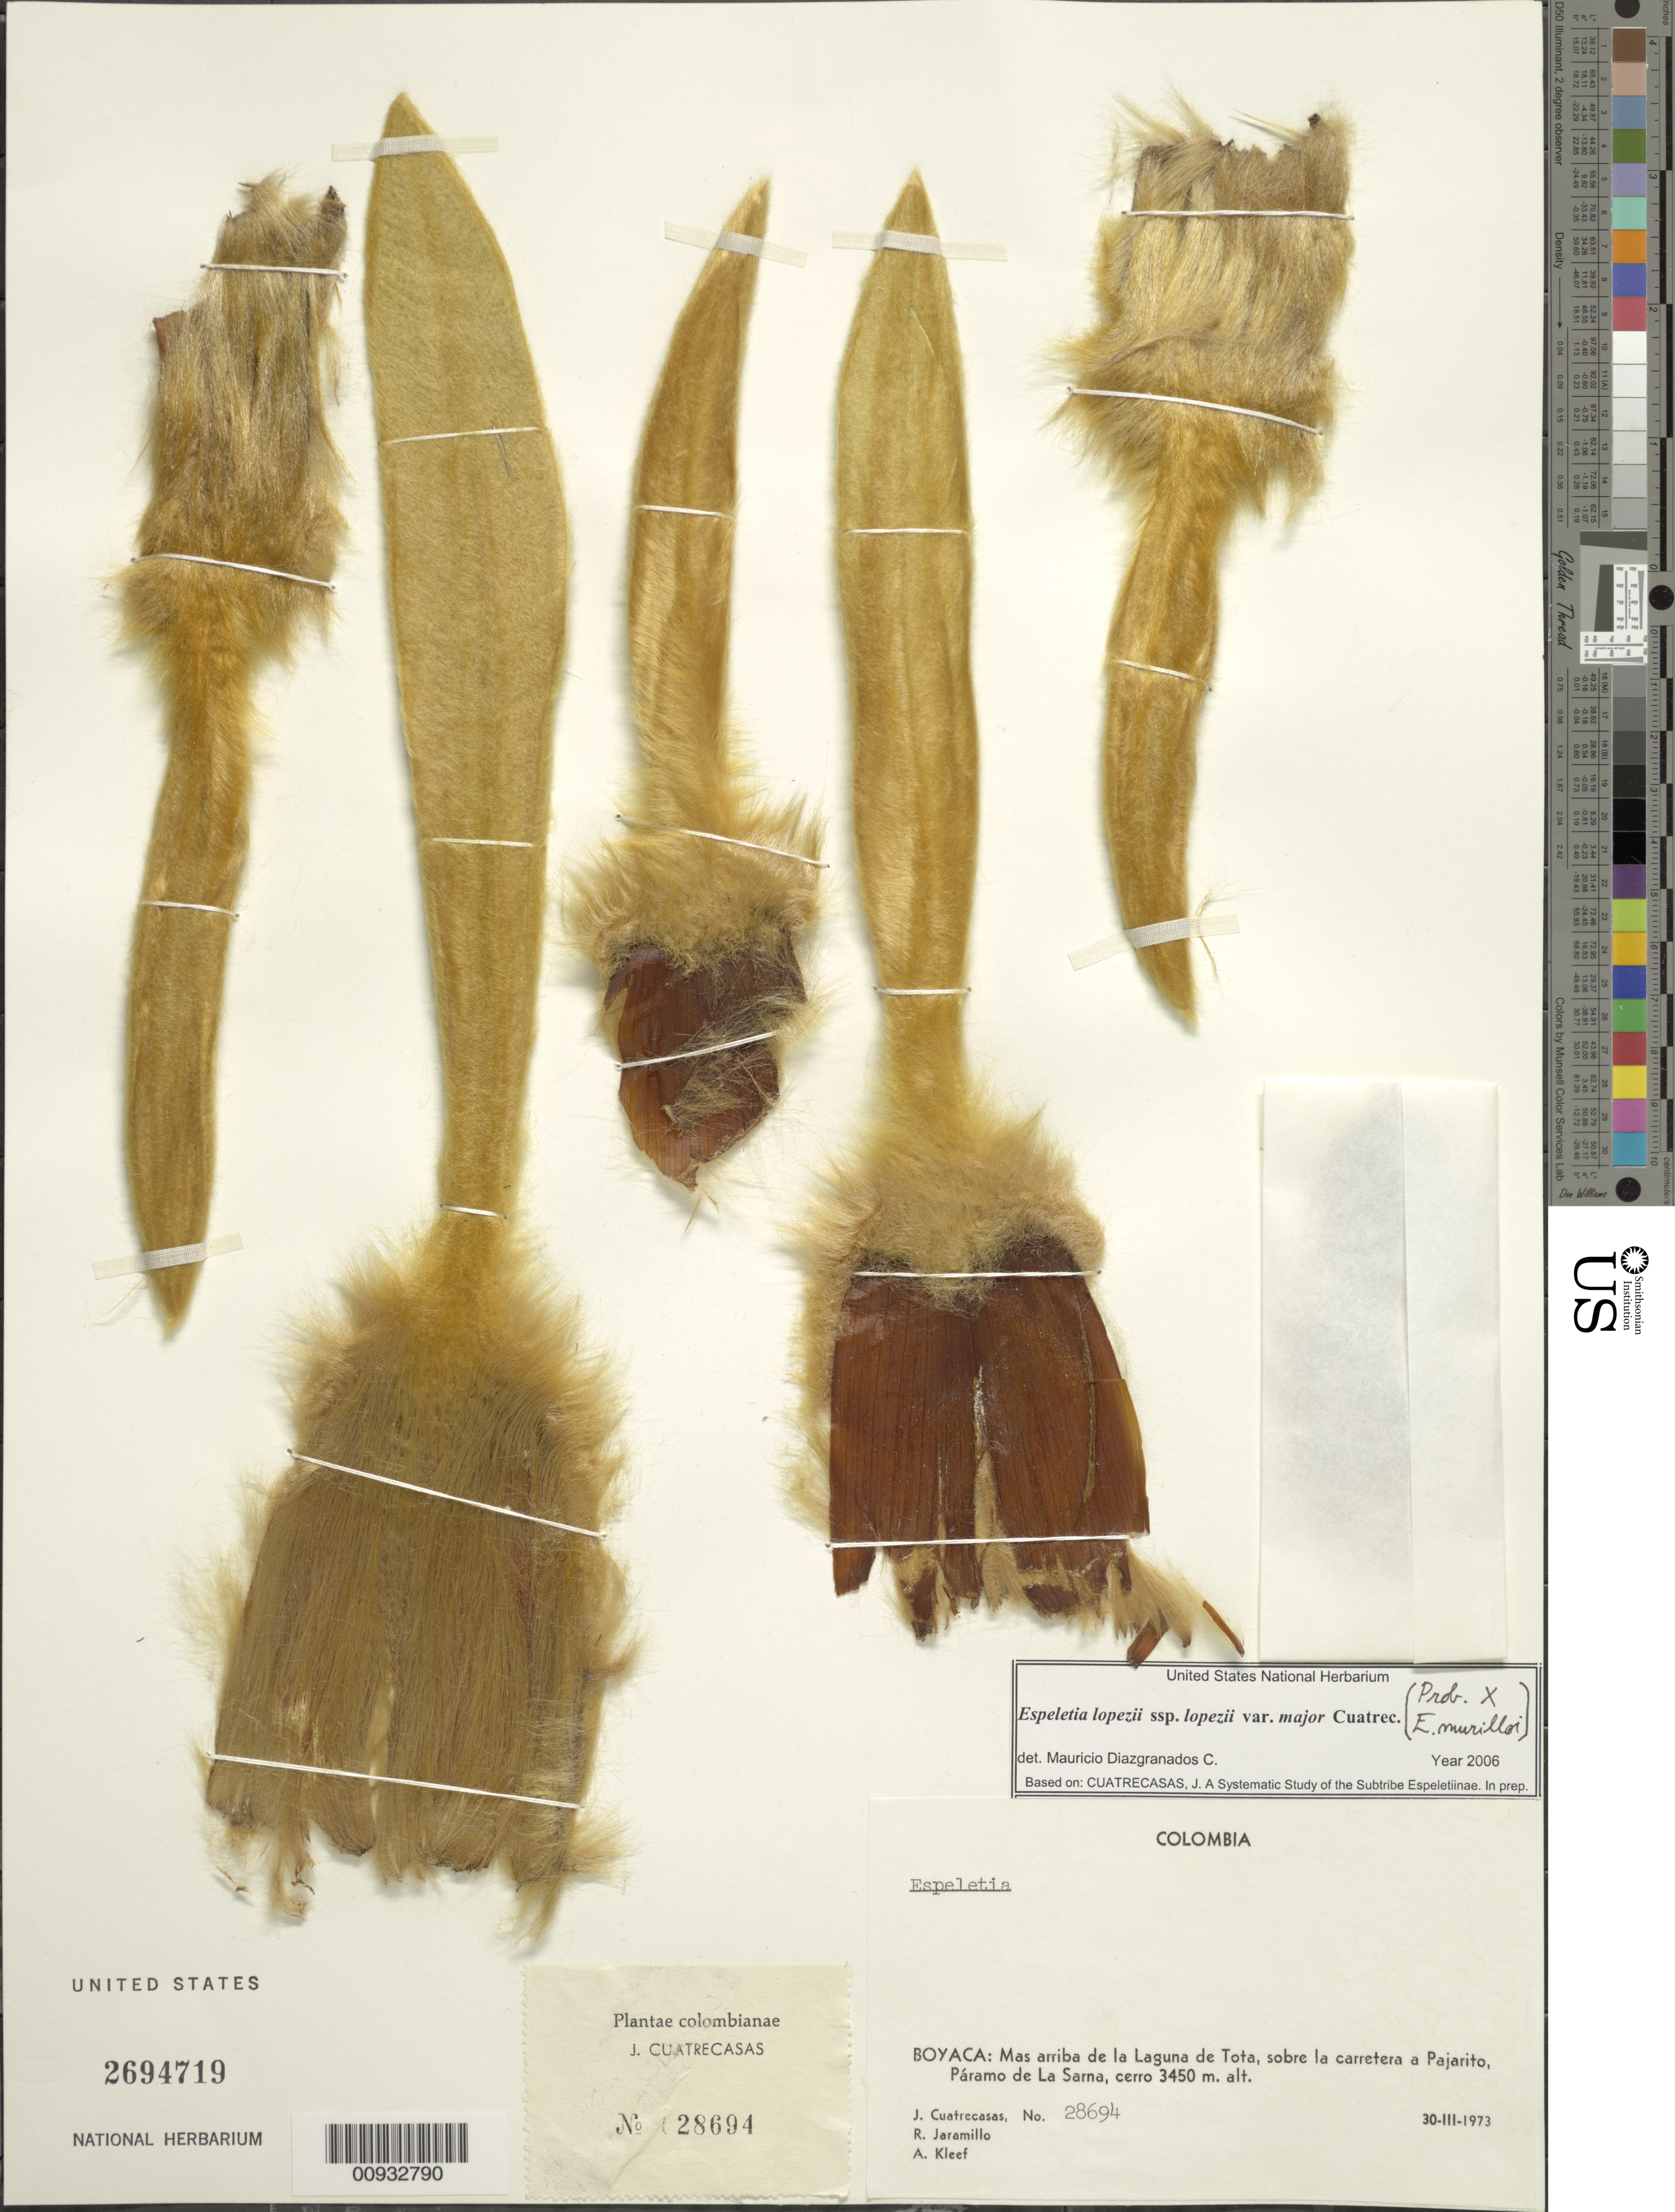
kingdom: Plantae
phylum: Tracheophyta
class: Magnoliopsida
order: Asterales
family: Asteraceae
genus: Espeletia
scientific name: Espeletia lopezii var. major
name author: Cuatrec.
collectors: J. Cuatrecasas, R. Jaramillo M. & A. M. Cleef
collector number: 28694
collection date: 1973-03-30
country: Colombia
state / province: Boyacá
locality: Páramo de la Sarna. Más arriba de la Laguna de Tota, sobre la carretera a Pajarito.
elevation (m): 3450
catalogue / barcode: US 2694719